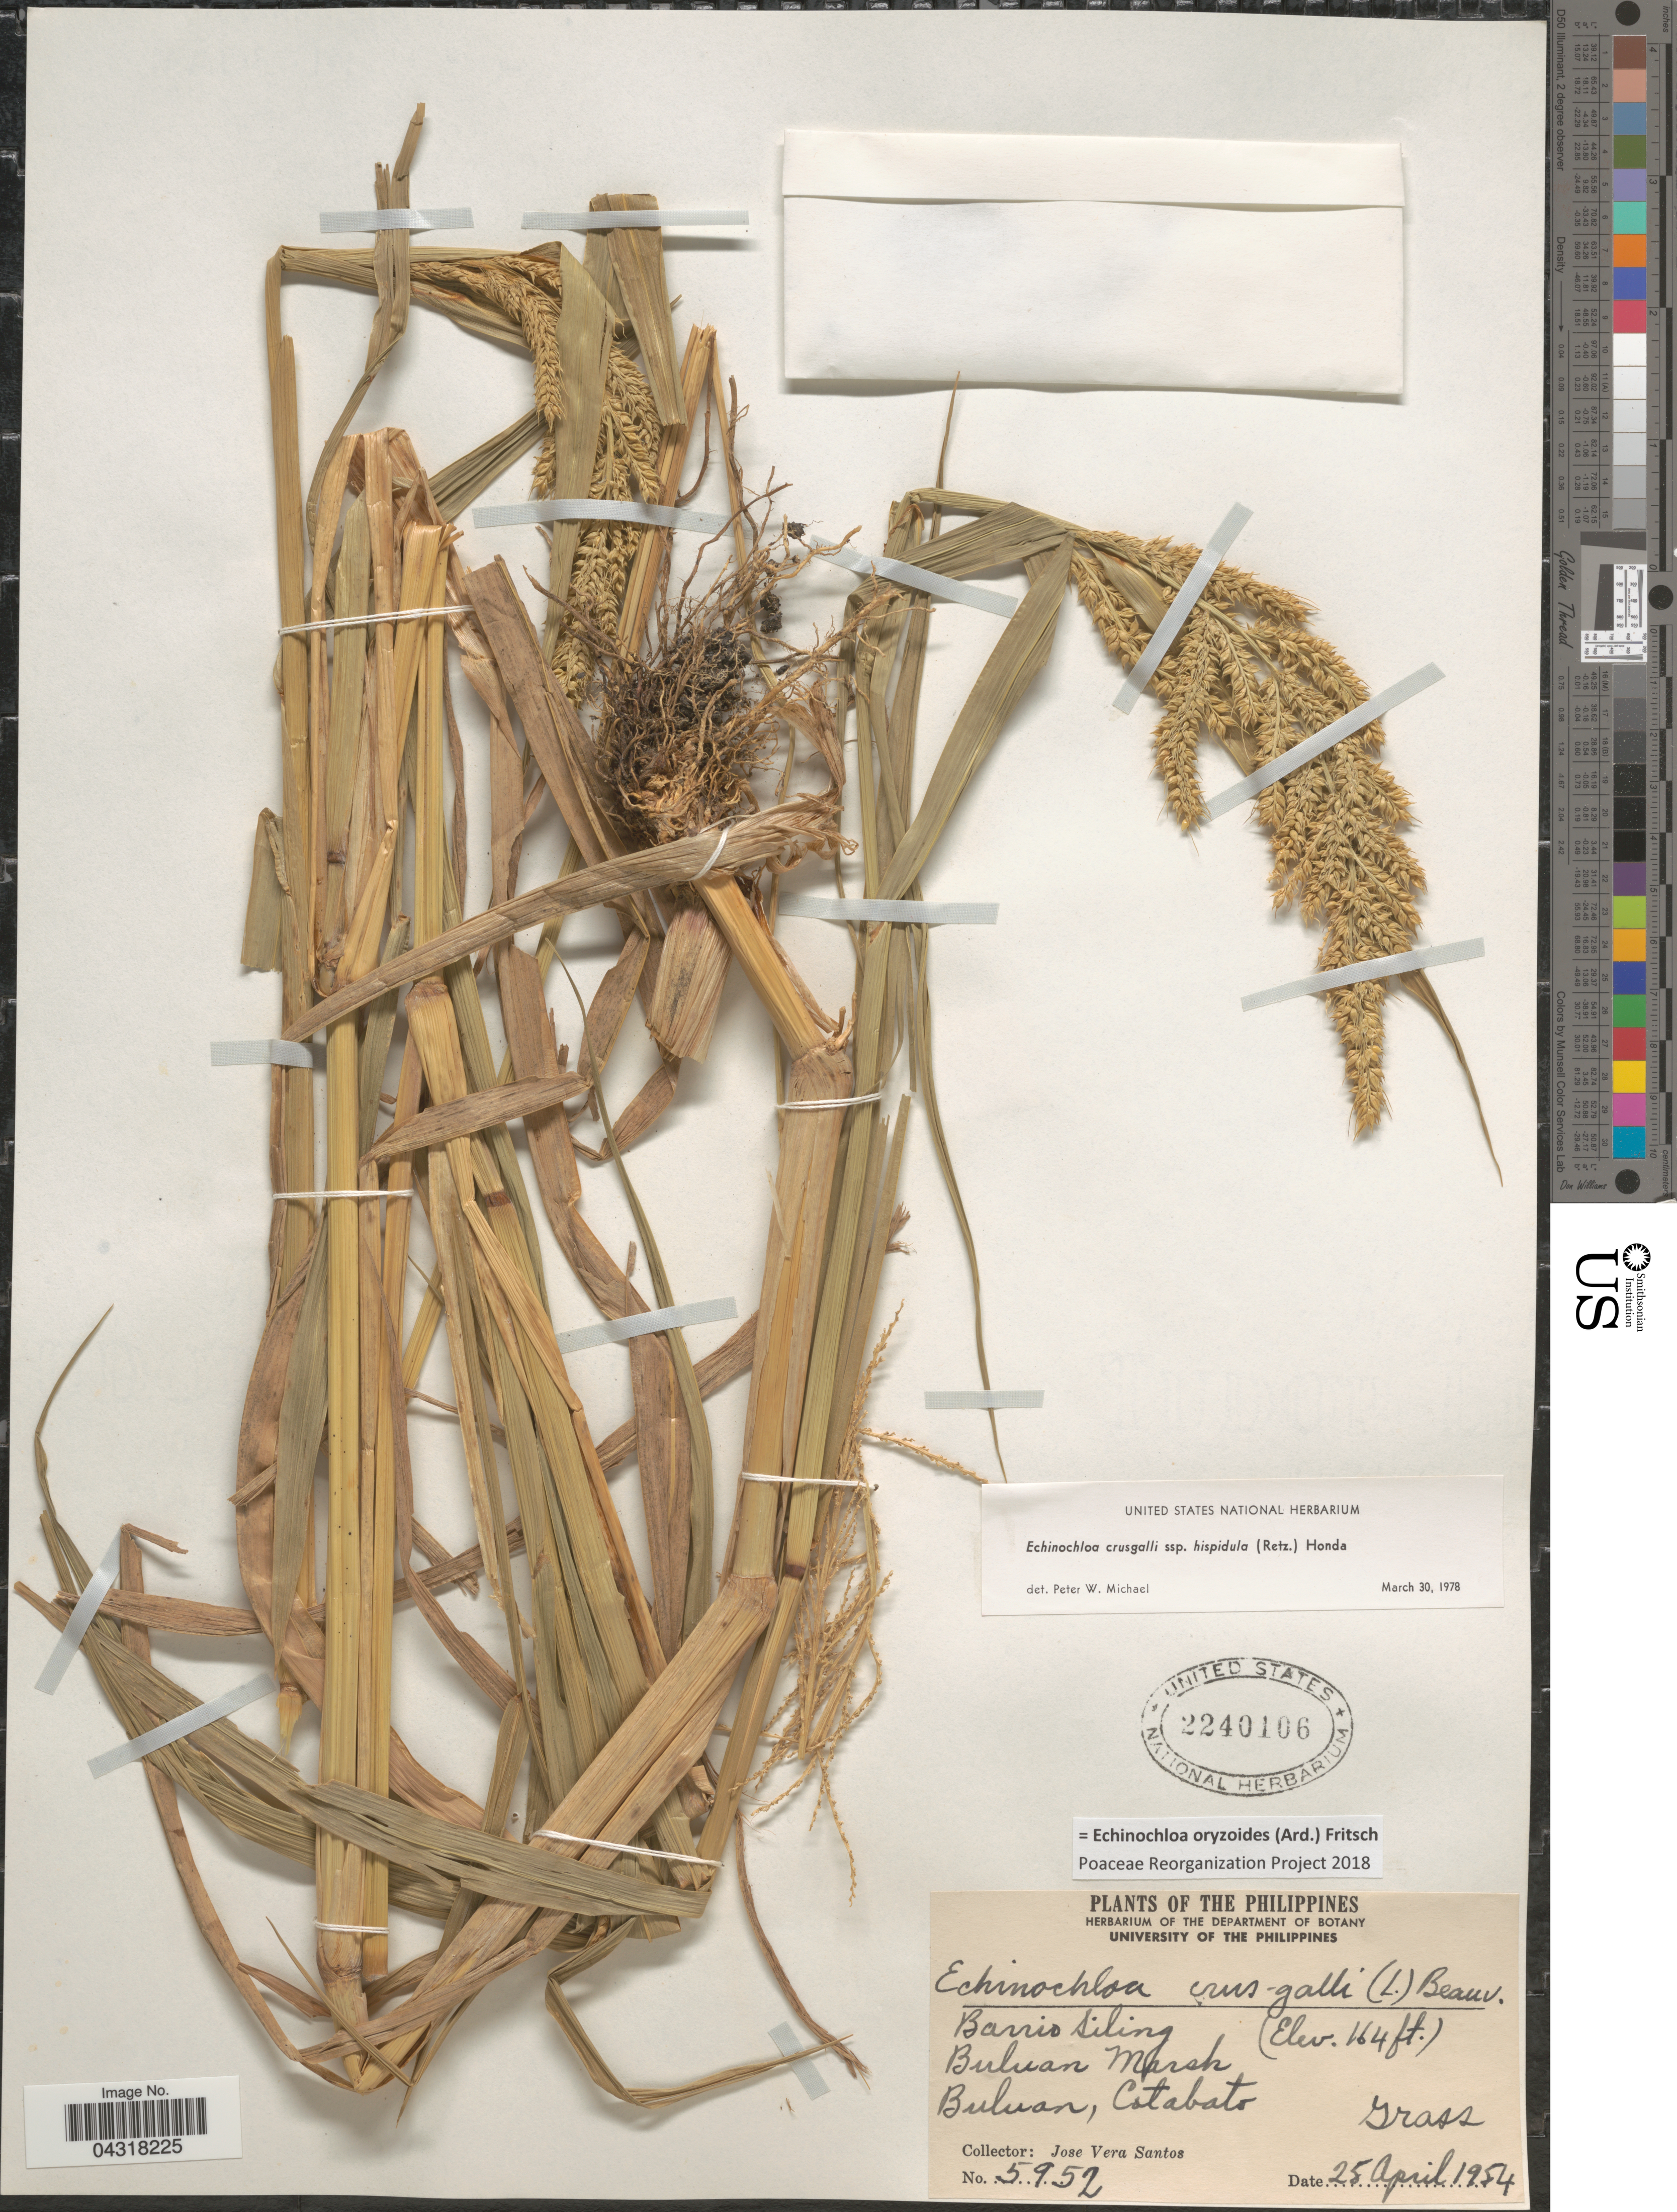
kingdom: Plantae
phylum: Tracheophyta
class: Liliopsida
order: Poales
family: Poaceae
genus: Echinochloa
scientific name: Echinochloa oryzoides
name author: (Ard.) Fritsch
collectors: J. Santos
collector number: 5952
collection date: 1954-04-25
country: Philippines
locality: Barrio Siling. Buluan Marsh. Buluan, Cotabato. Grass.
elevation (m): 50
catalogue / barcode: US 2240106